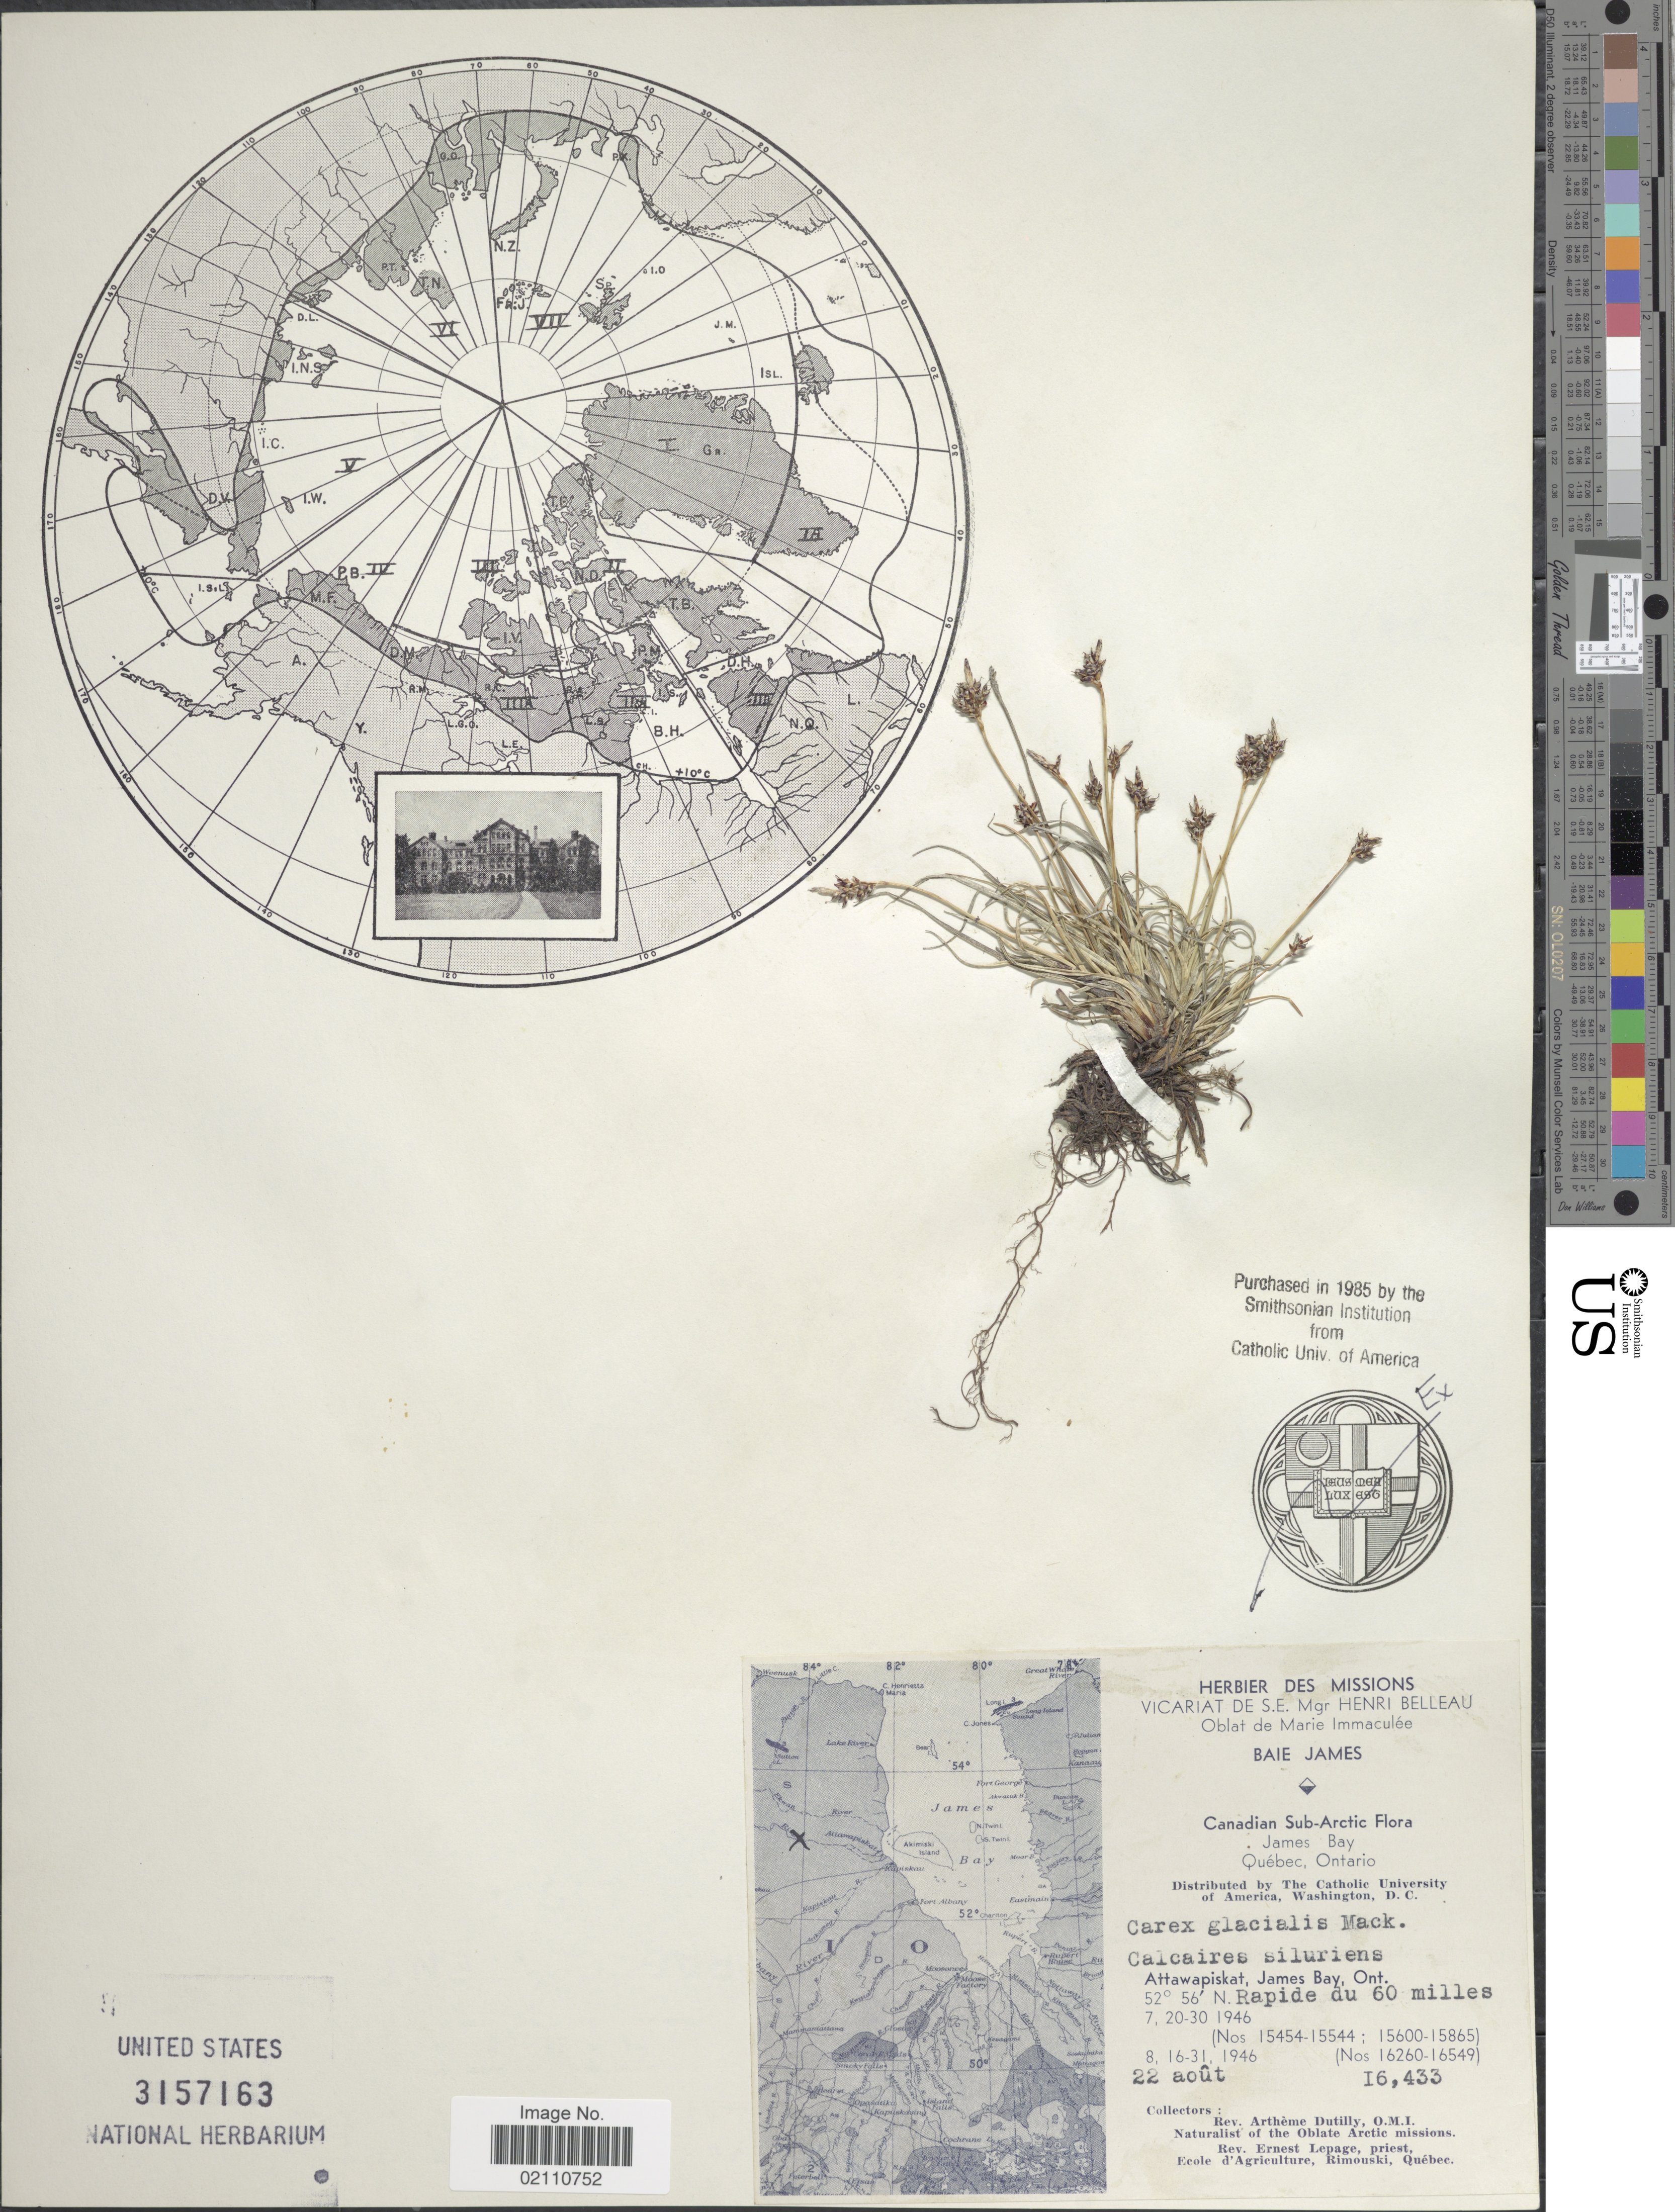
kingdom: Plantae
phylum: Tracheophyta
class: Liliopsida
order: Poales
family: Cyperaceae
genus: Carex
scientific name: Carex glacialis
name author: Mack.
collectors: A. Dutilly & E. Lepage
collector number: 16433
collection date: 1946-08-22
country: Canada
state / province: Ontario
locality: Canadian Sub-Arctic, James Bay, Quebec, Ontario, Attawapiskat, James Bay, Ont., Rapide du 60 milles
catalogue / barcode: US 3157163